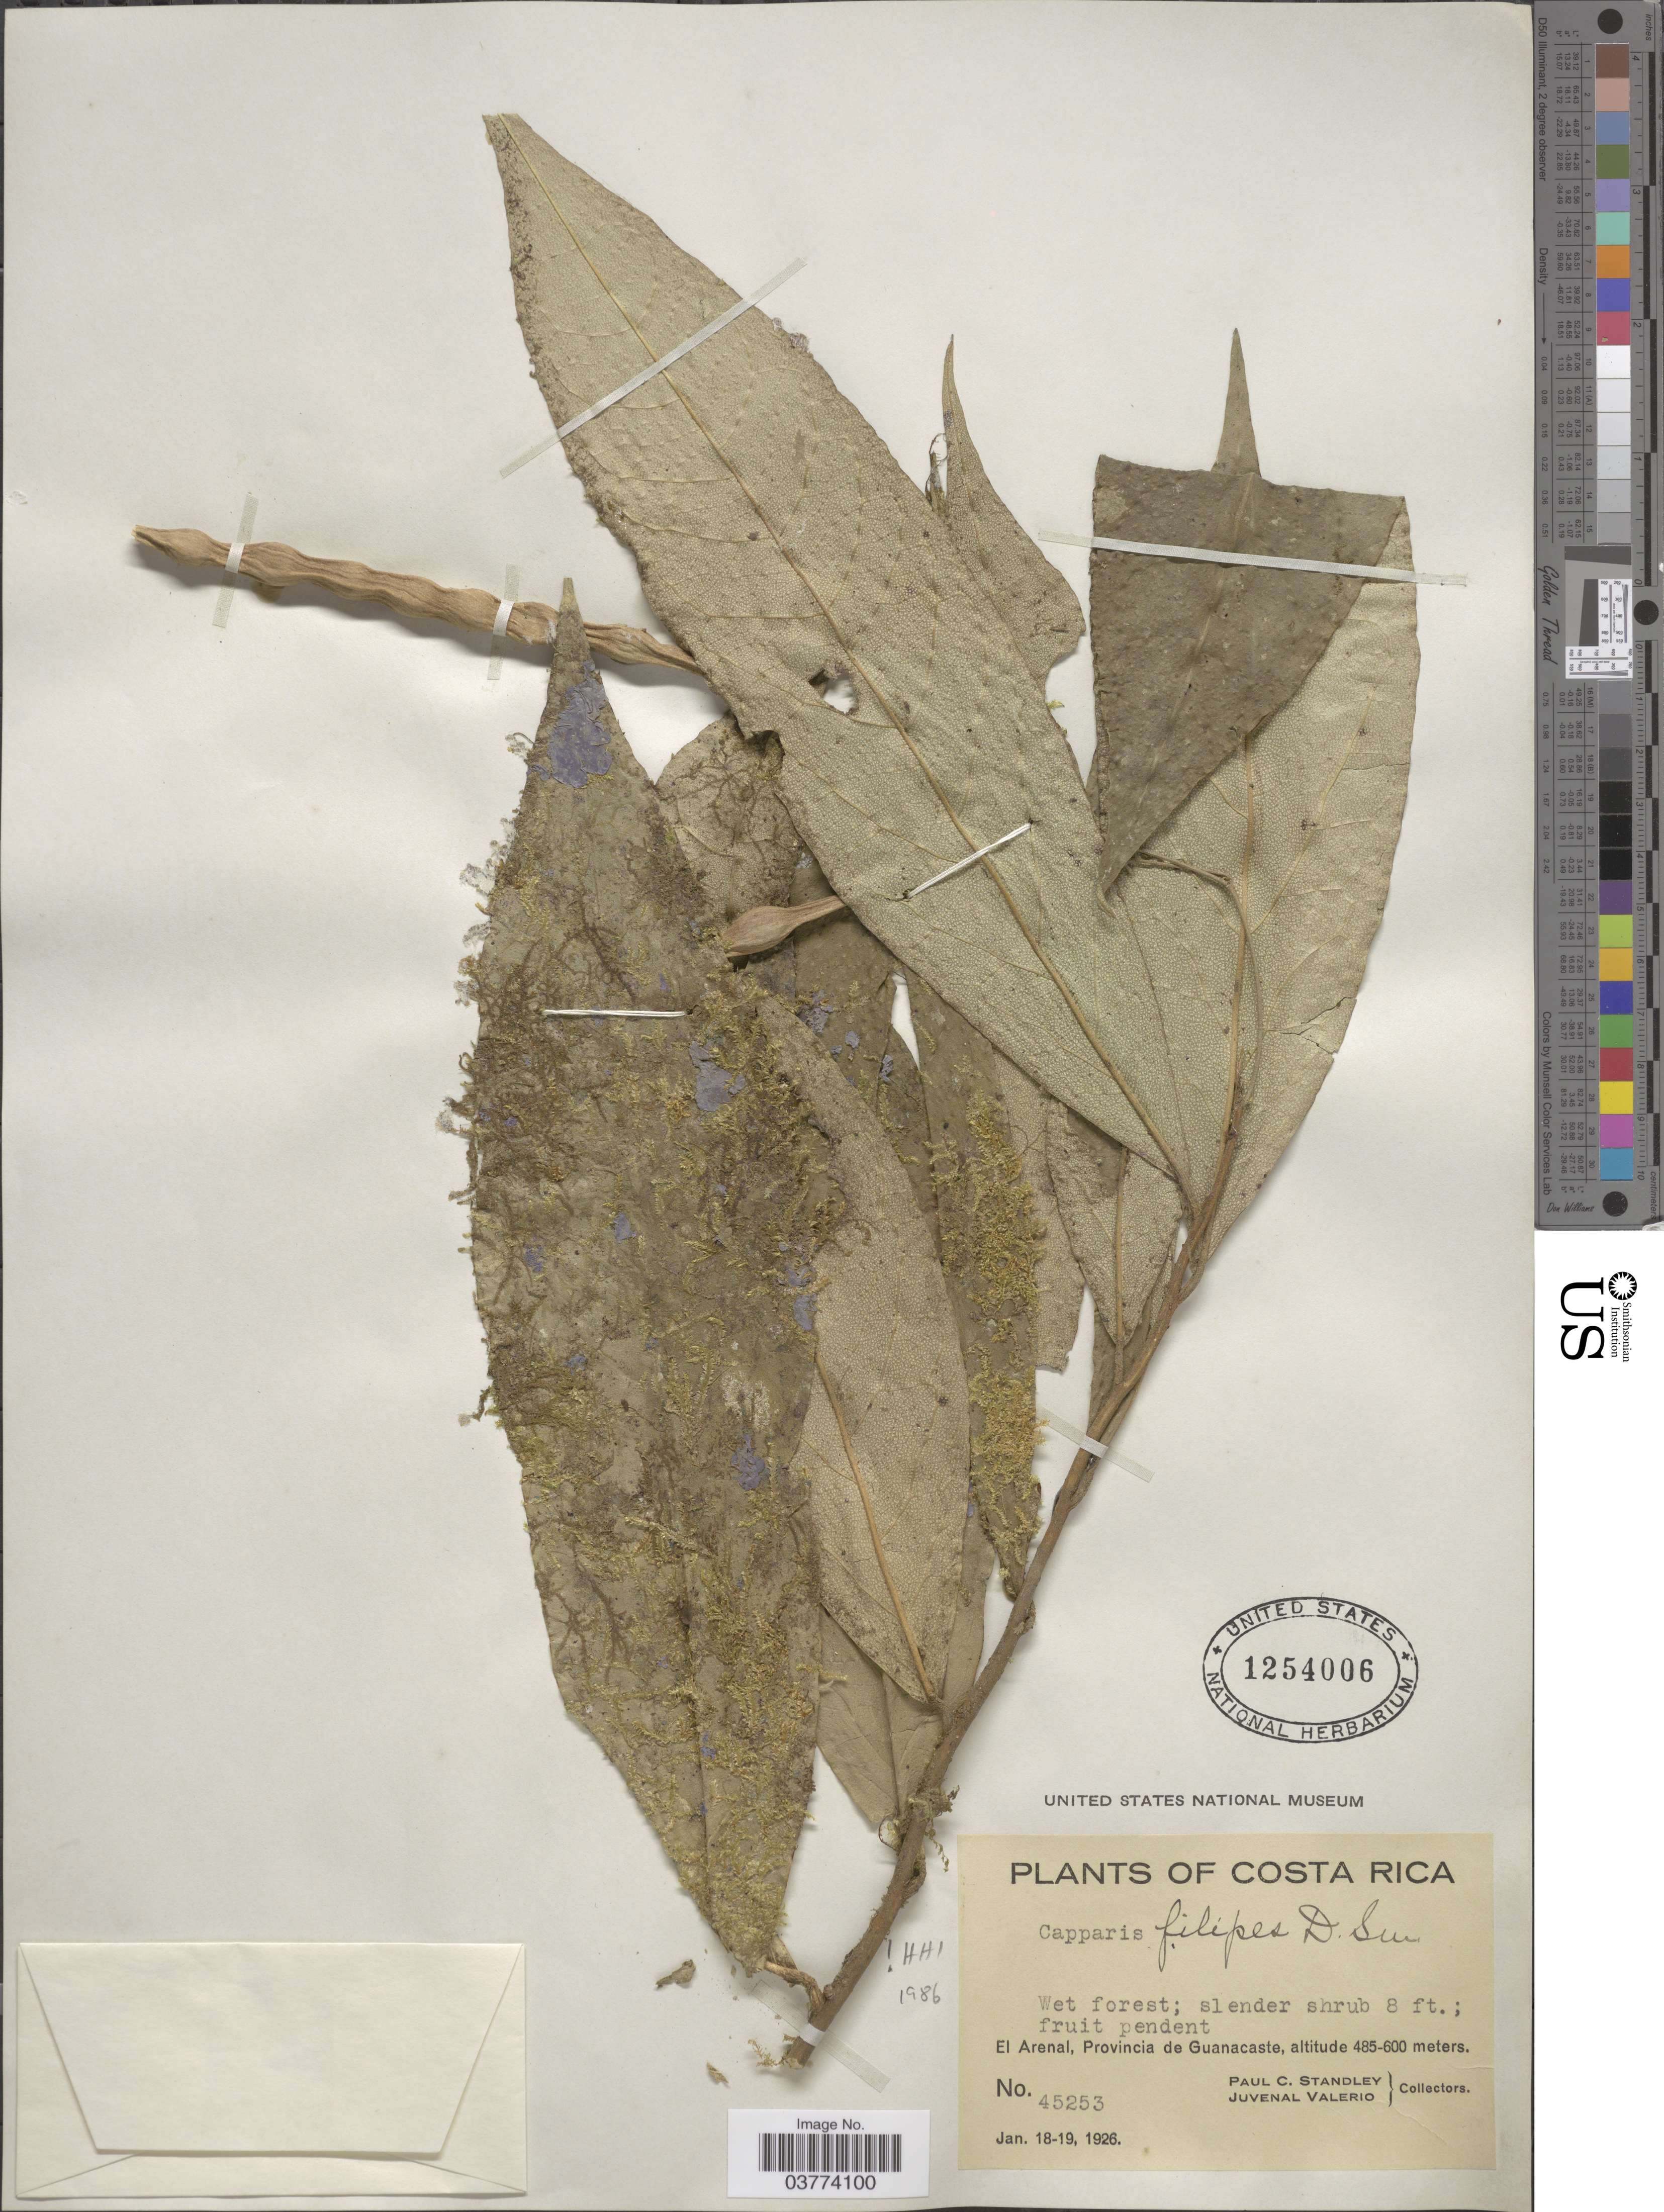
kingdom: Plantae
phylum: Tracheophyta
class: Magnoliopsida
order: Brassicales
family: Capparaceae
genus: Quadrella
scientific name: Quadrella filipes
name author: (Donn. Sm.) Iltis & Cornejo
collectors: P. C. Standley & J. Valerio R.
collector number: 45253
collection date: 1926-01-18/1926-01-19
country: Costa Rica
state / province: Guanacaste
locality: El Arenal.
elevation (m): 485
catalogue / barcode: US 1254006